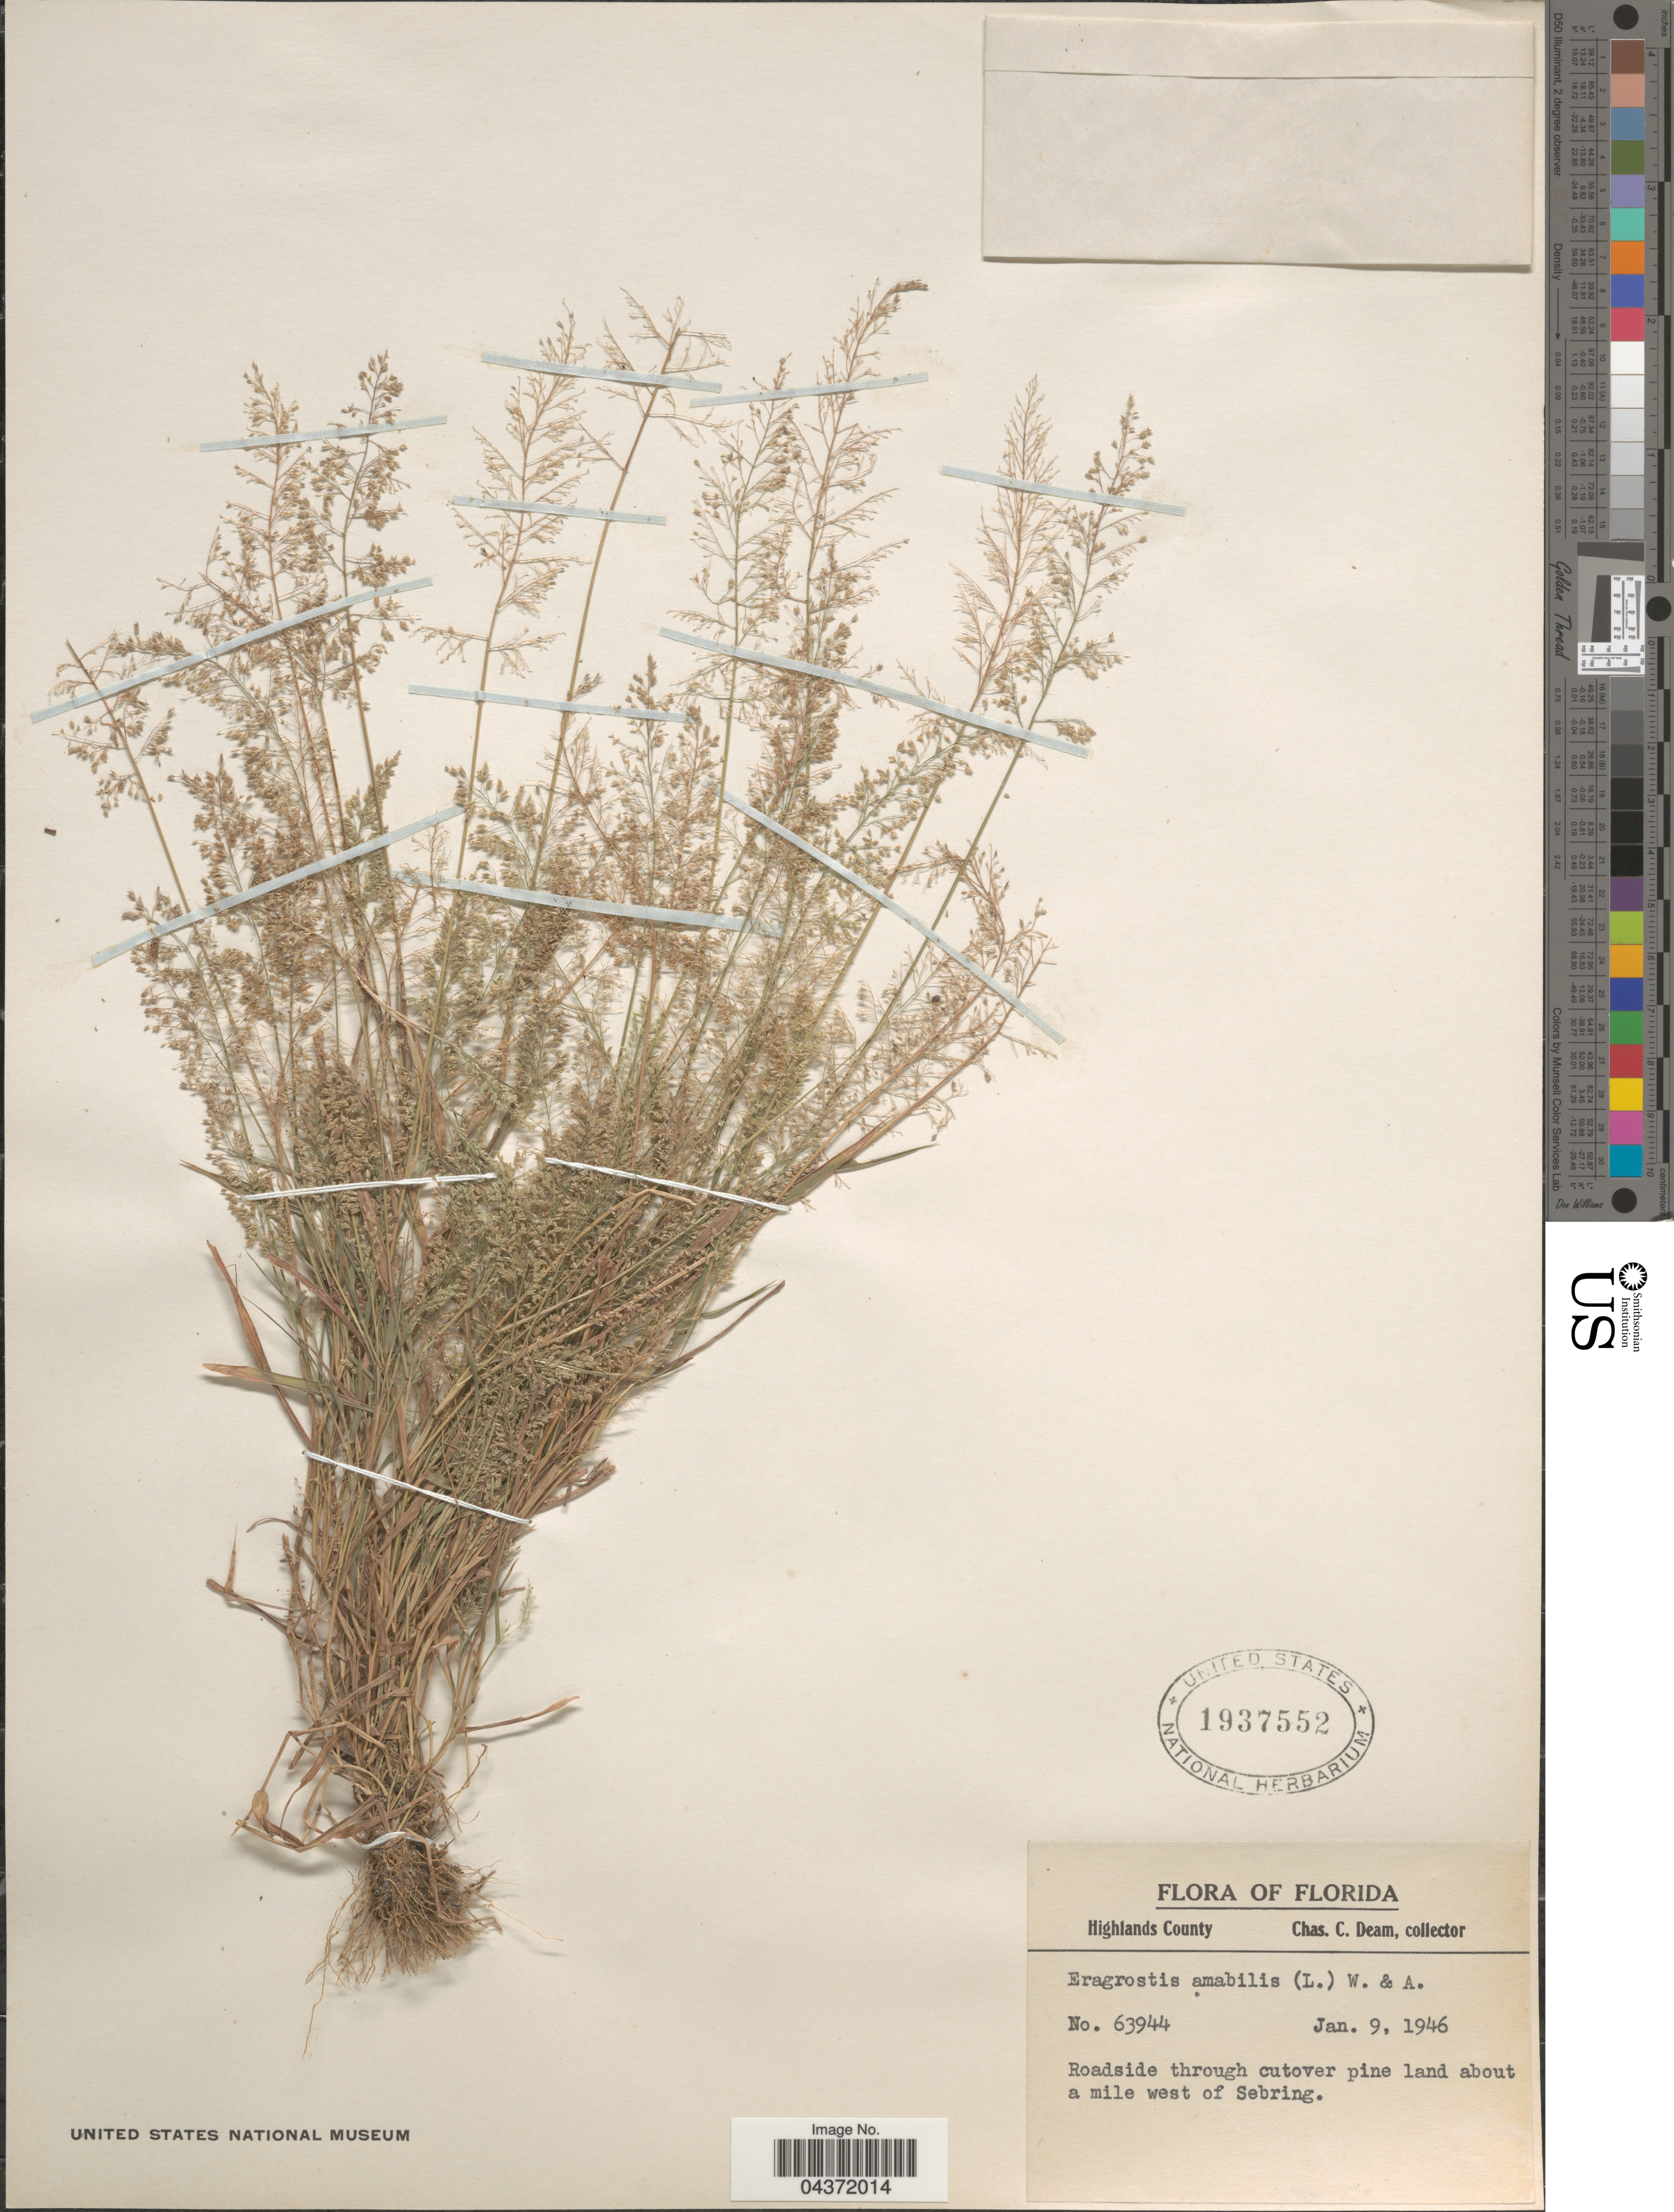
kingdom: Plantae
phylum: Tracheophyta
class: Liliopsida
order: Poales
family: Poaceae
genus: Eragrostis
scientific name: Eragrostis tenella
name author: (L.) P. Beauv. ex Roem. & Schult.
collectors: C. C. Deam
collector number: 63944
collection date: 1946-01-09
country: United States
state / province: Florida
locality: Highlands County. Roadside through cutover pine land about a mile west of Sebring.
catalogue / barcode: US 1937552